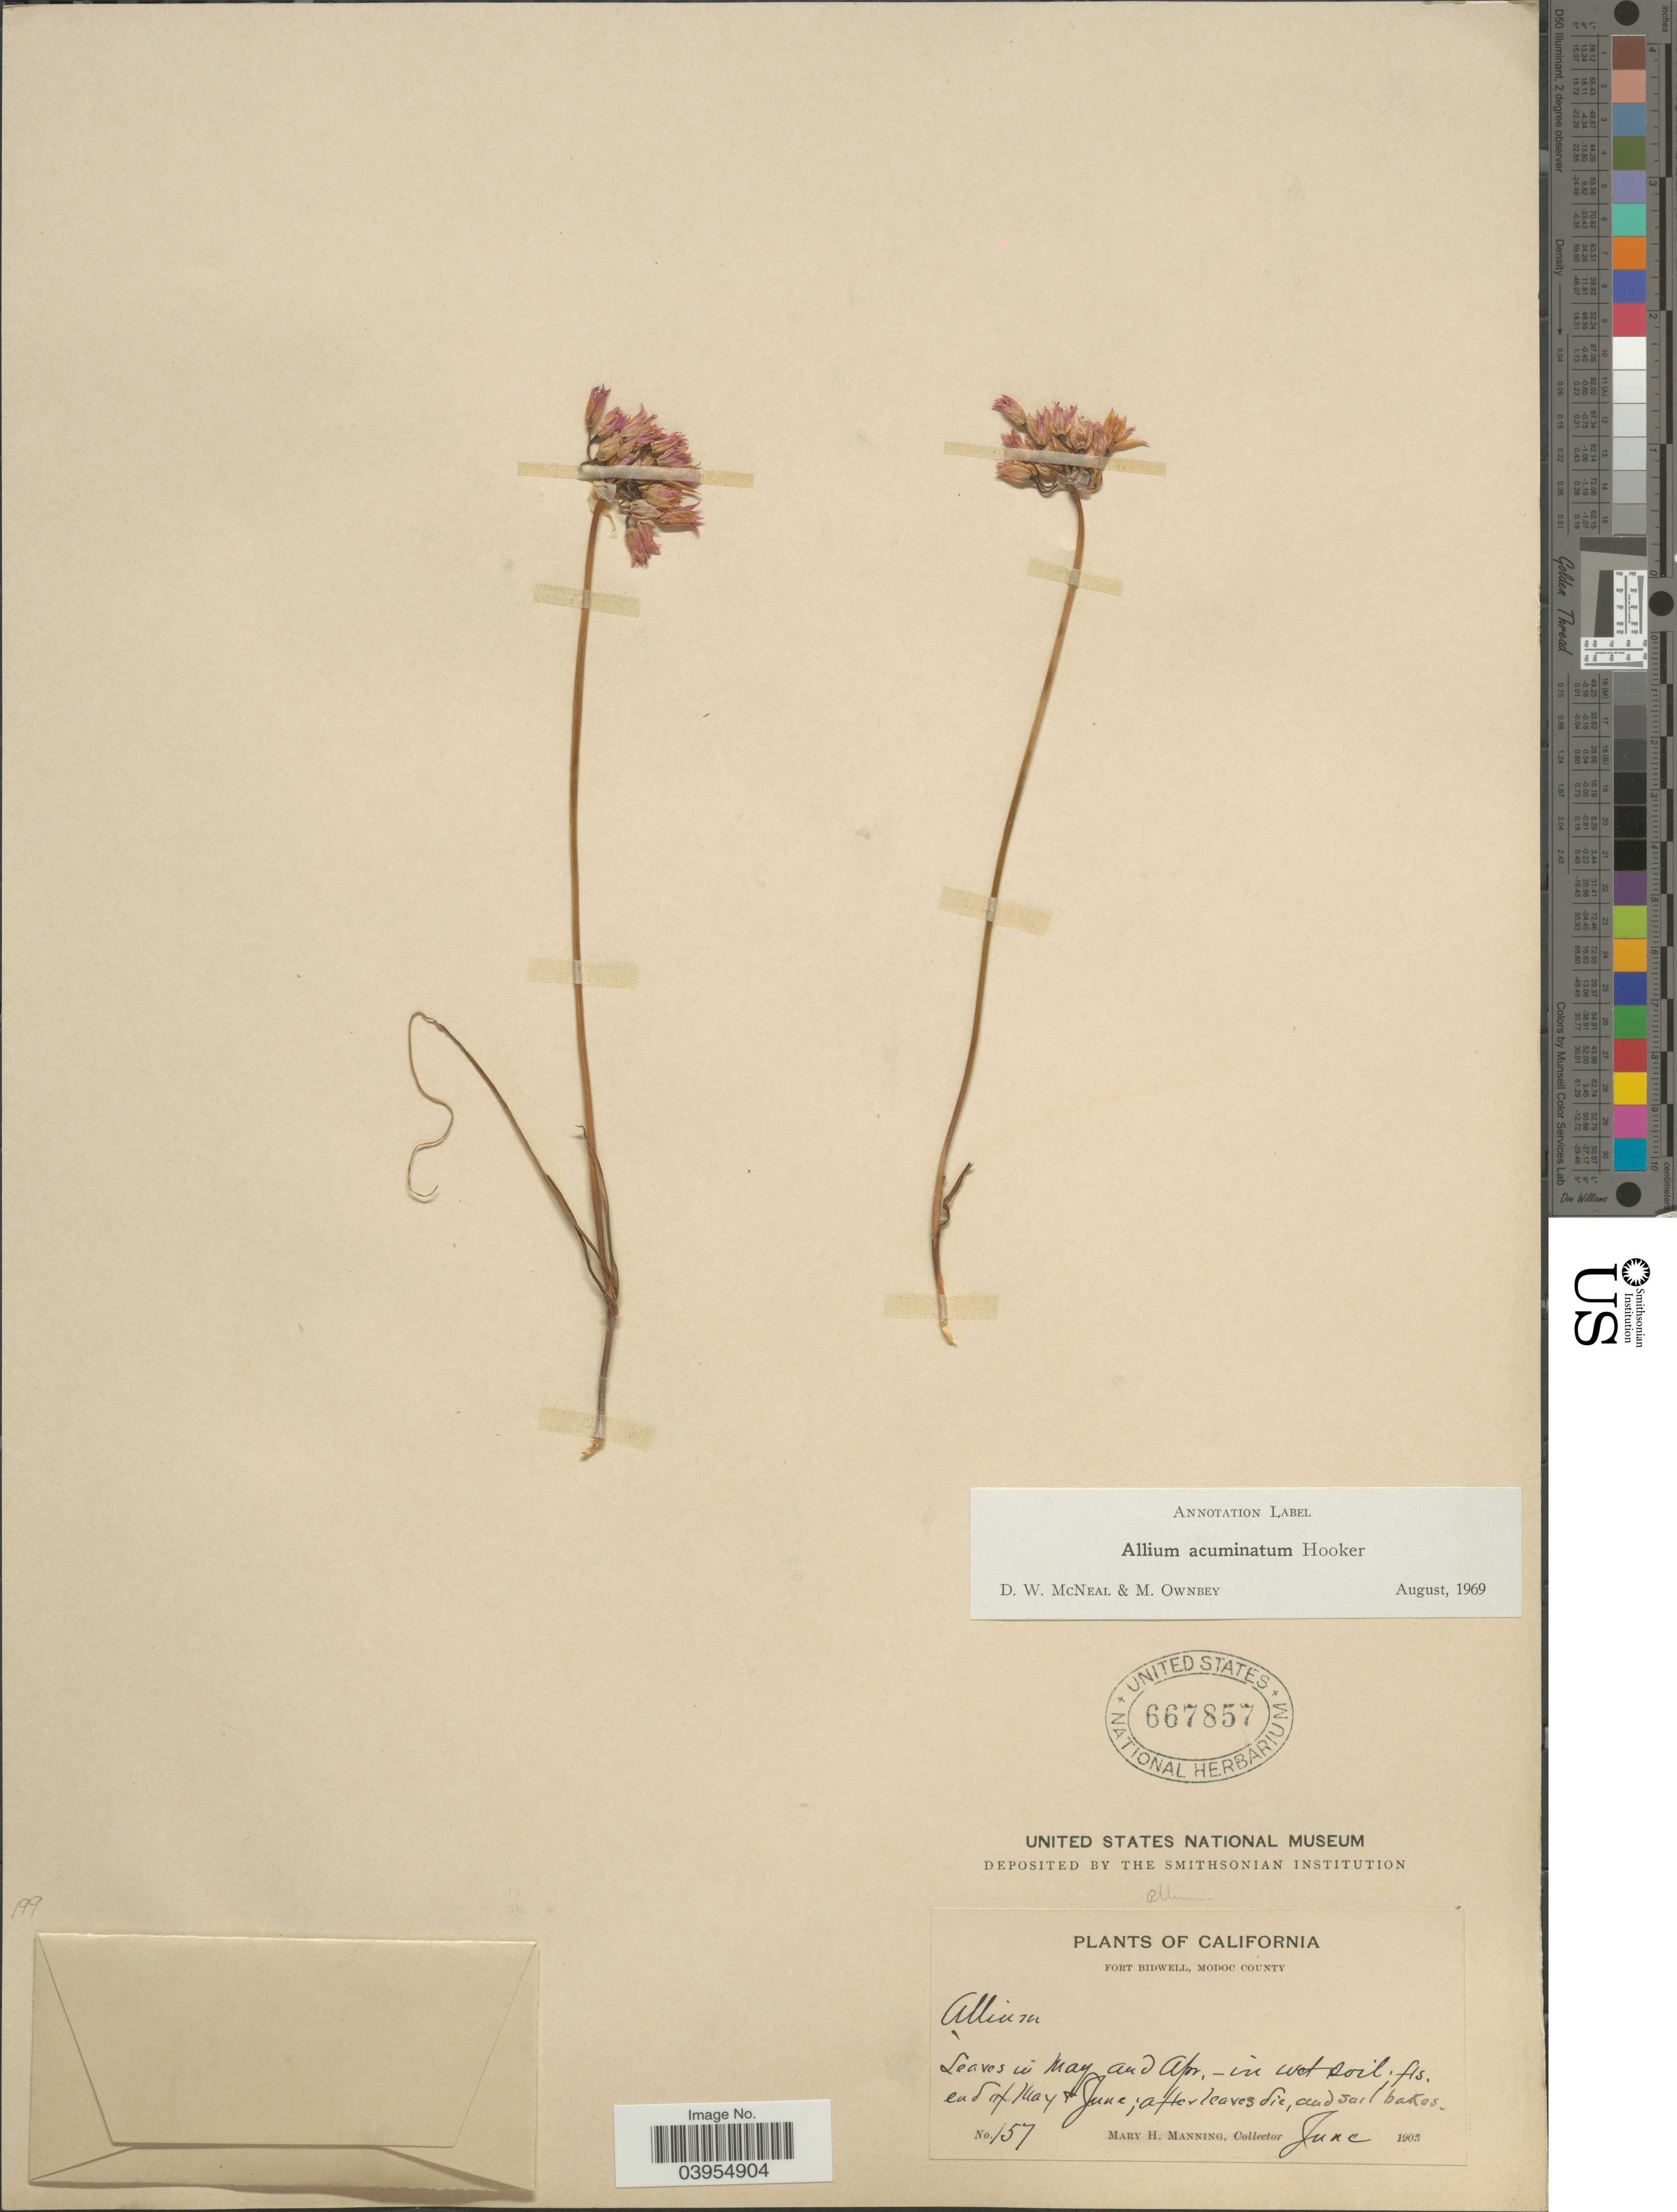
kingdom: Plantae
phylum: Tracheophyta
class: Liliopsida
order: Asparagales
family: Amaryllidaceae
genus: Allium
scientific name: Allium acuminatum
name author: Hook.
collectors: M. Manning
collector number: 157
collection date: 1903-06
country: United States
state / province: California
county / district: Modoc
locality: Fort Bidwell, Modoc County.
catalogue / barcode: US 667857